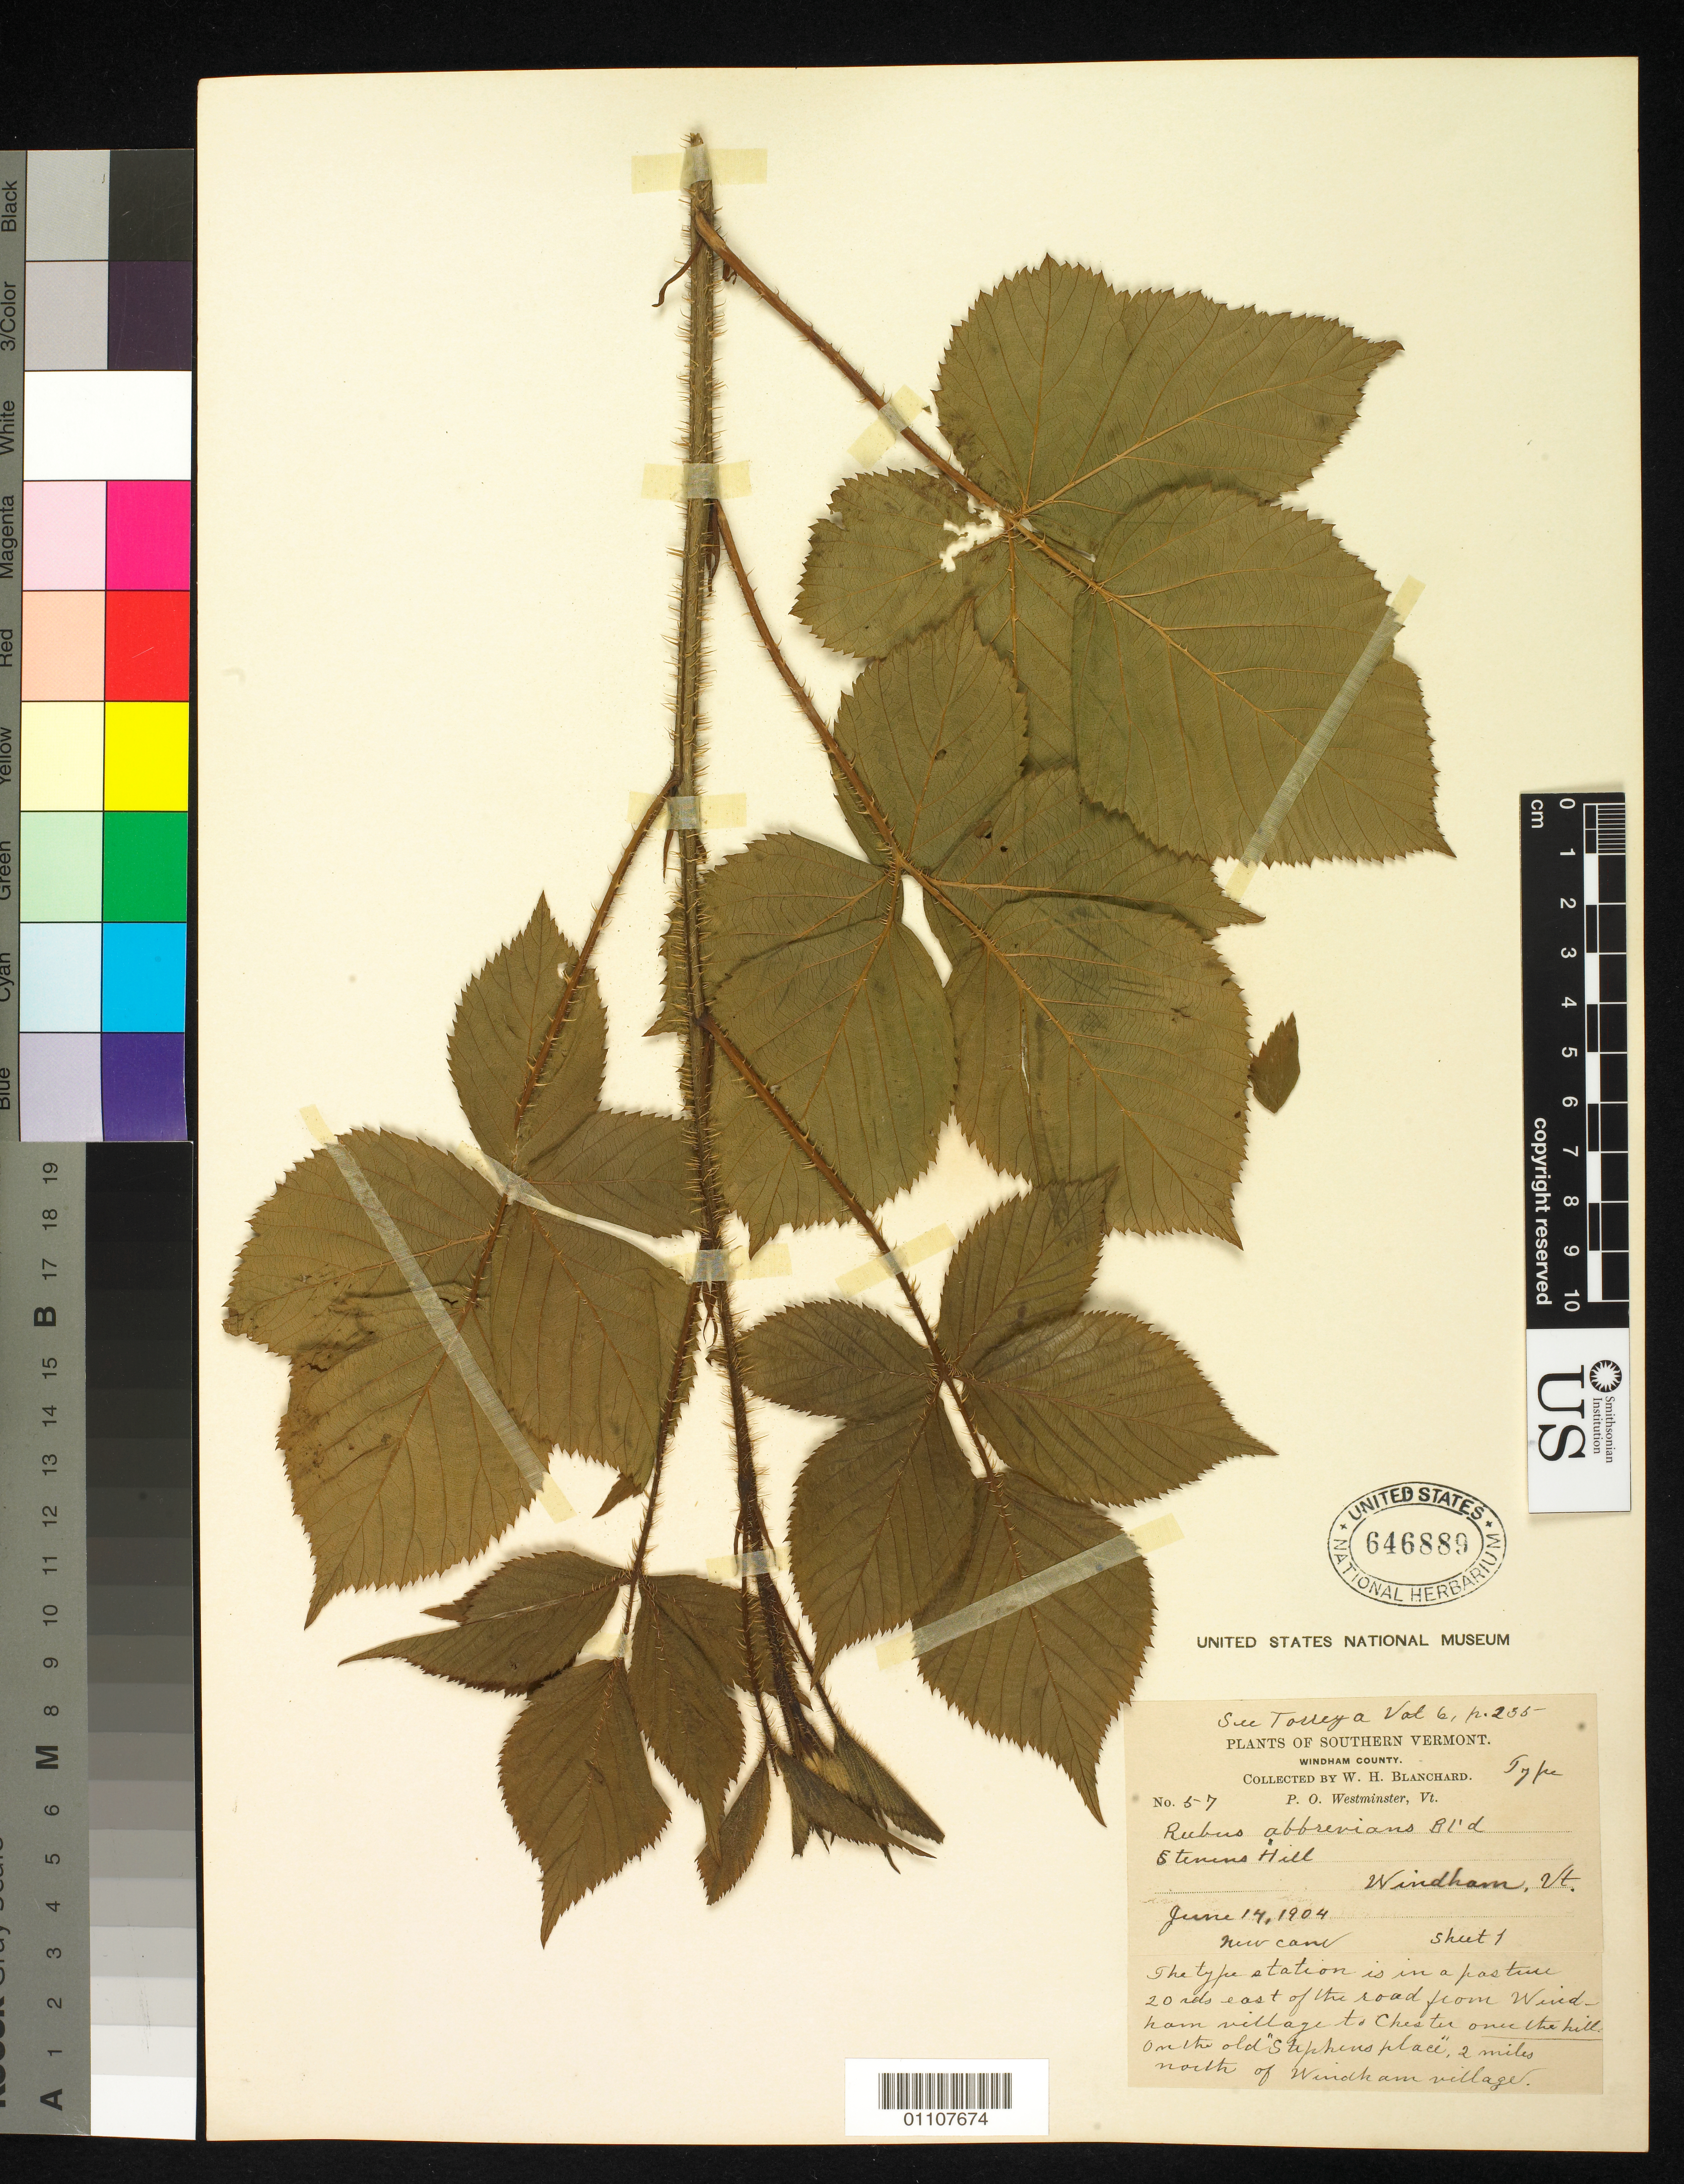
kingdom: Plantae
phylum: Tracheophyta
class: Magnoliopsida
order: Rosales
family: Rosaceae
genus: Rubus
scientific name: Rubus abbrevians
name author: Blanch.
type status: Syntype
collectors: W. H. Blanchard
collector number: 57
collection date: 1904-06-14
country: United States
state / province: Vermont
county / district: Windham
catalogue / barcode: US 646889